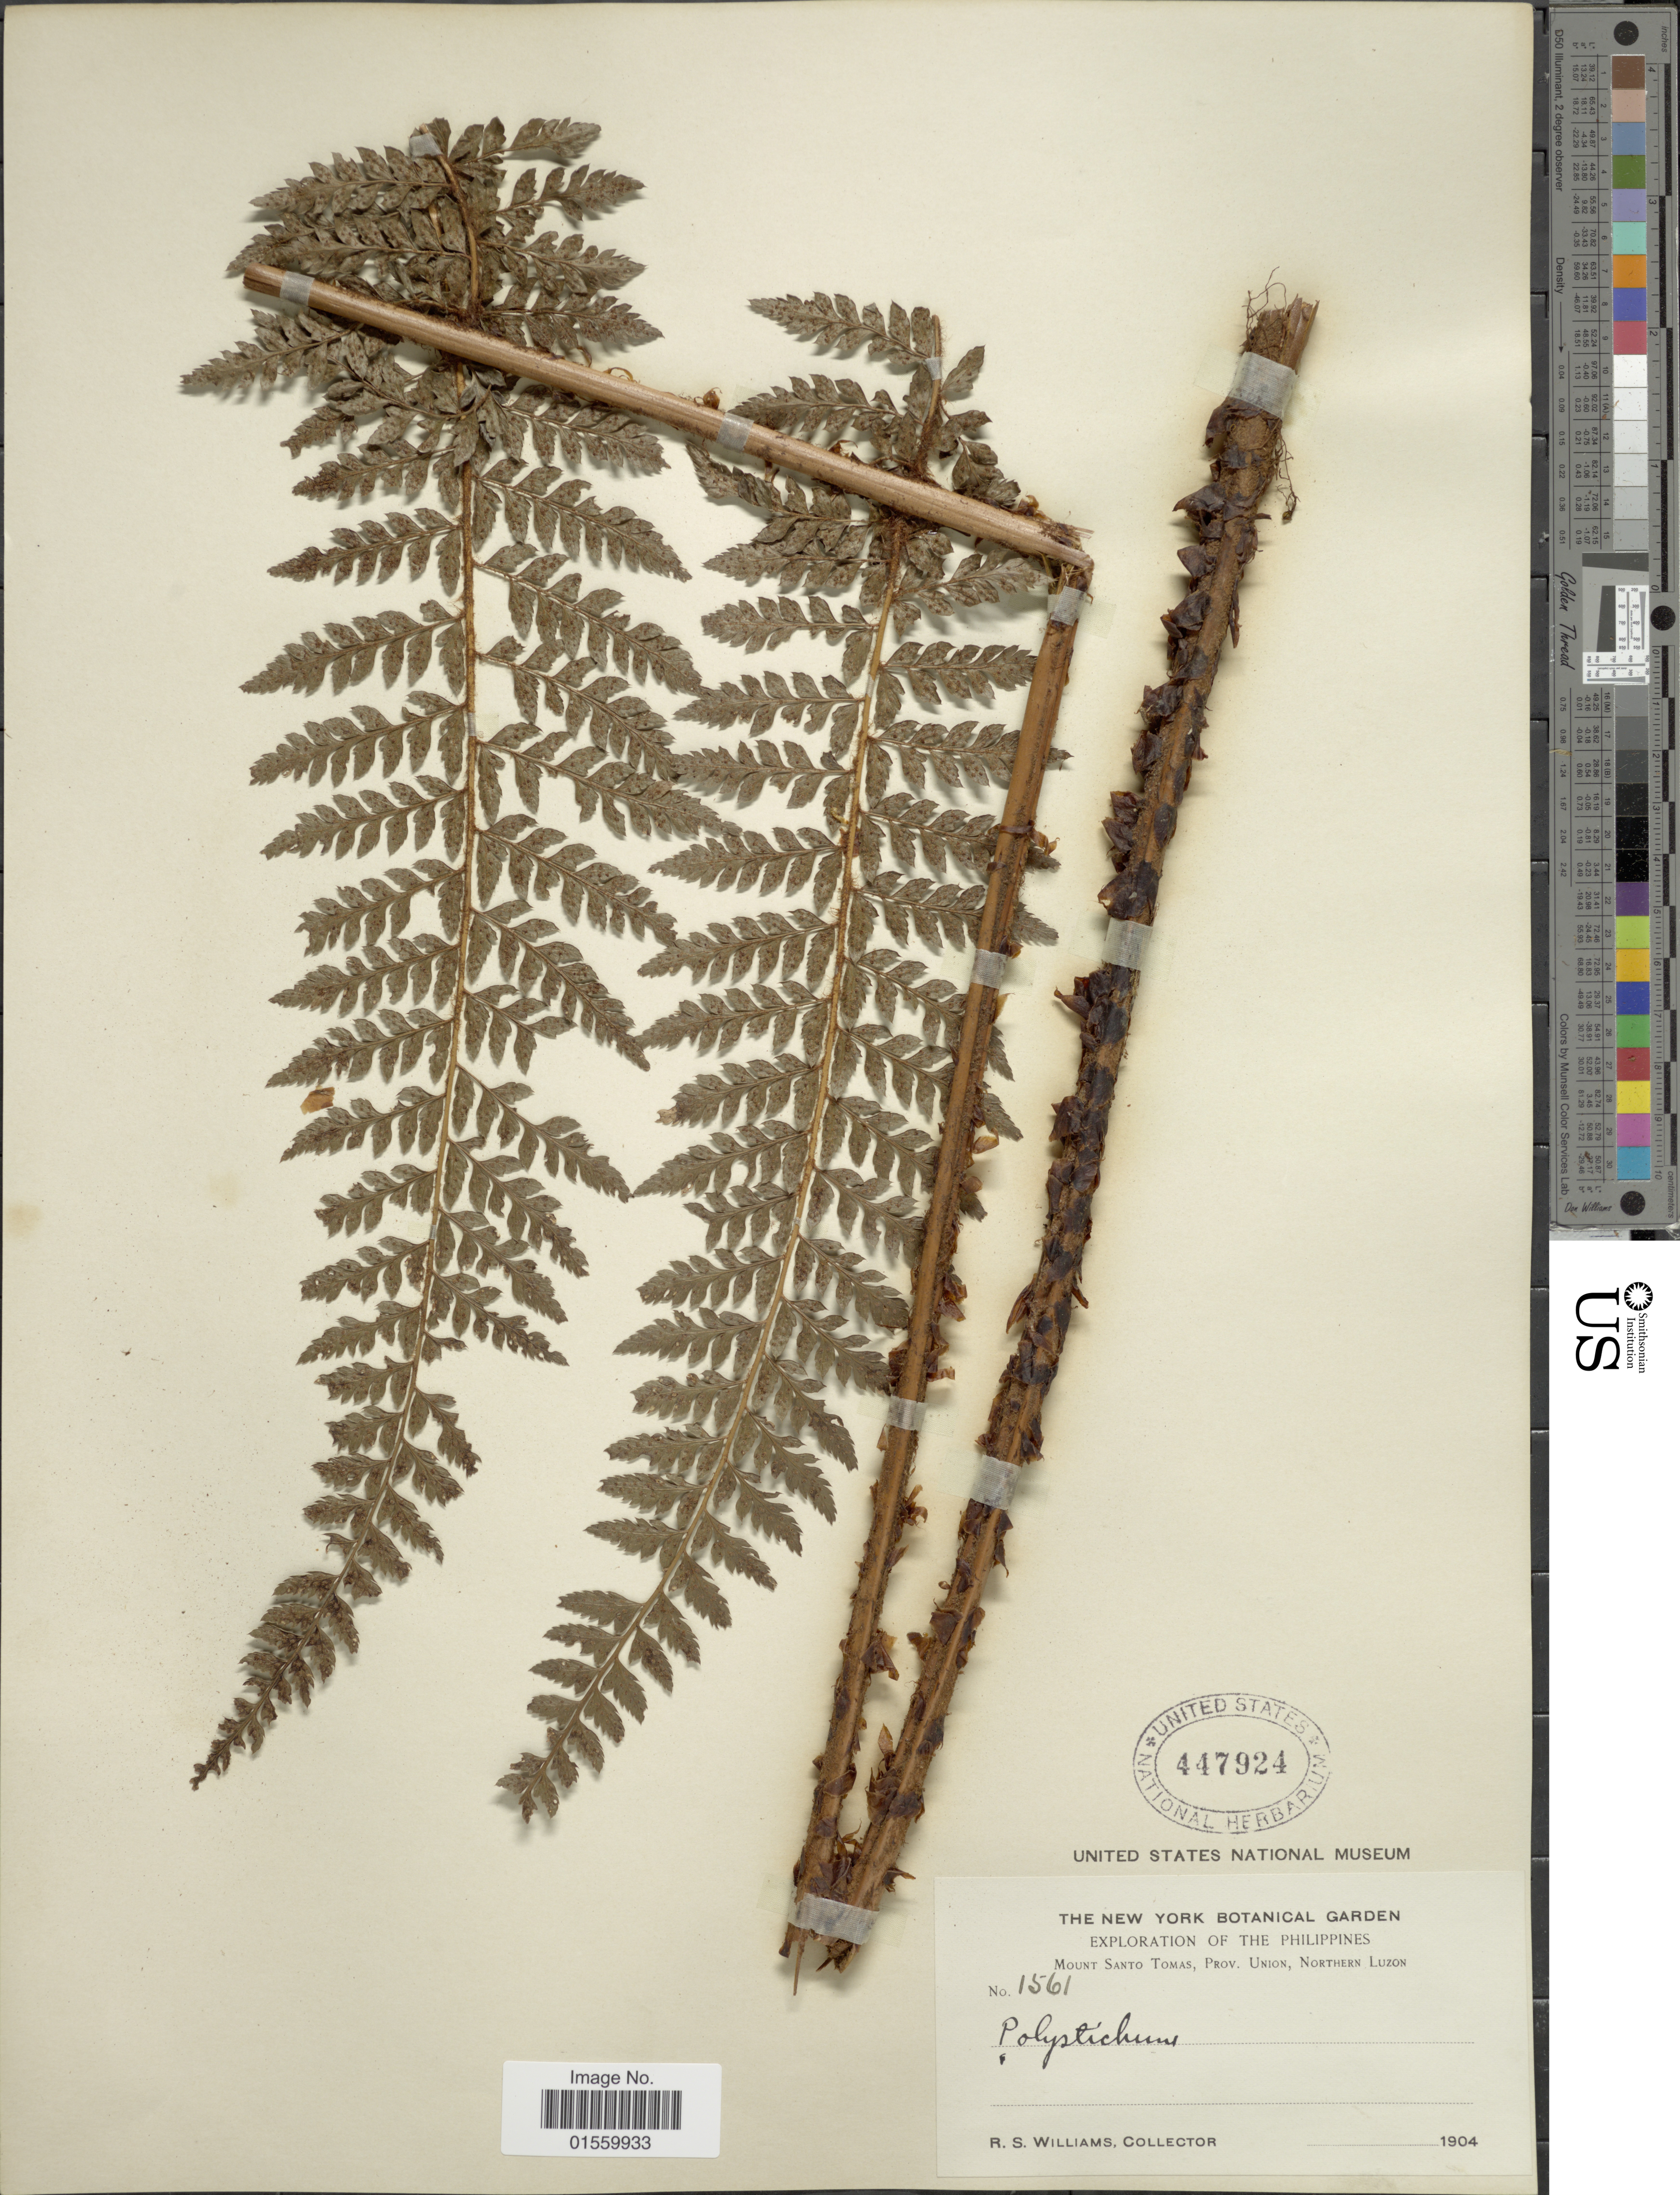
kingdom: Plantae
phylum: Tracheophyta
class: Polypodiopsida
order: Polypodiales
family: Dryopteridaceae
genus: Polystichum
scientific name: Polystichum horizontale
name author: C. Presl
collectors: R. S. Williams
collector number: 1561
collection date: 1904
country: Philippines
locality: Mount Santo Tomas, Prov. Union, Northern Luzon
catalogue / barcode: US 447924